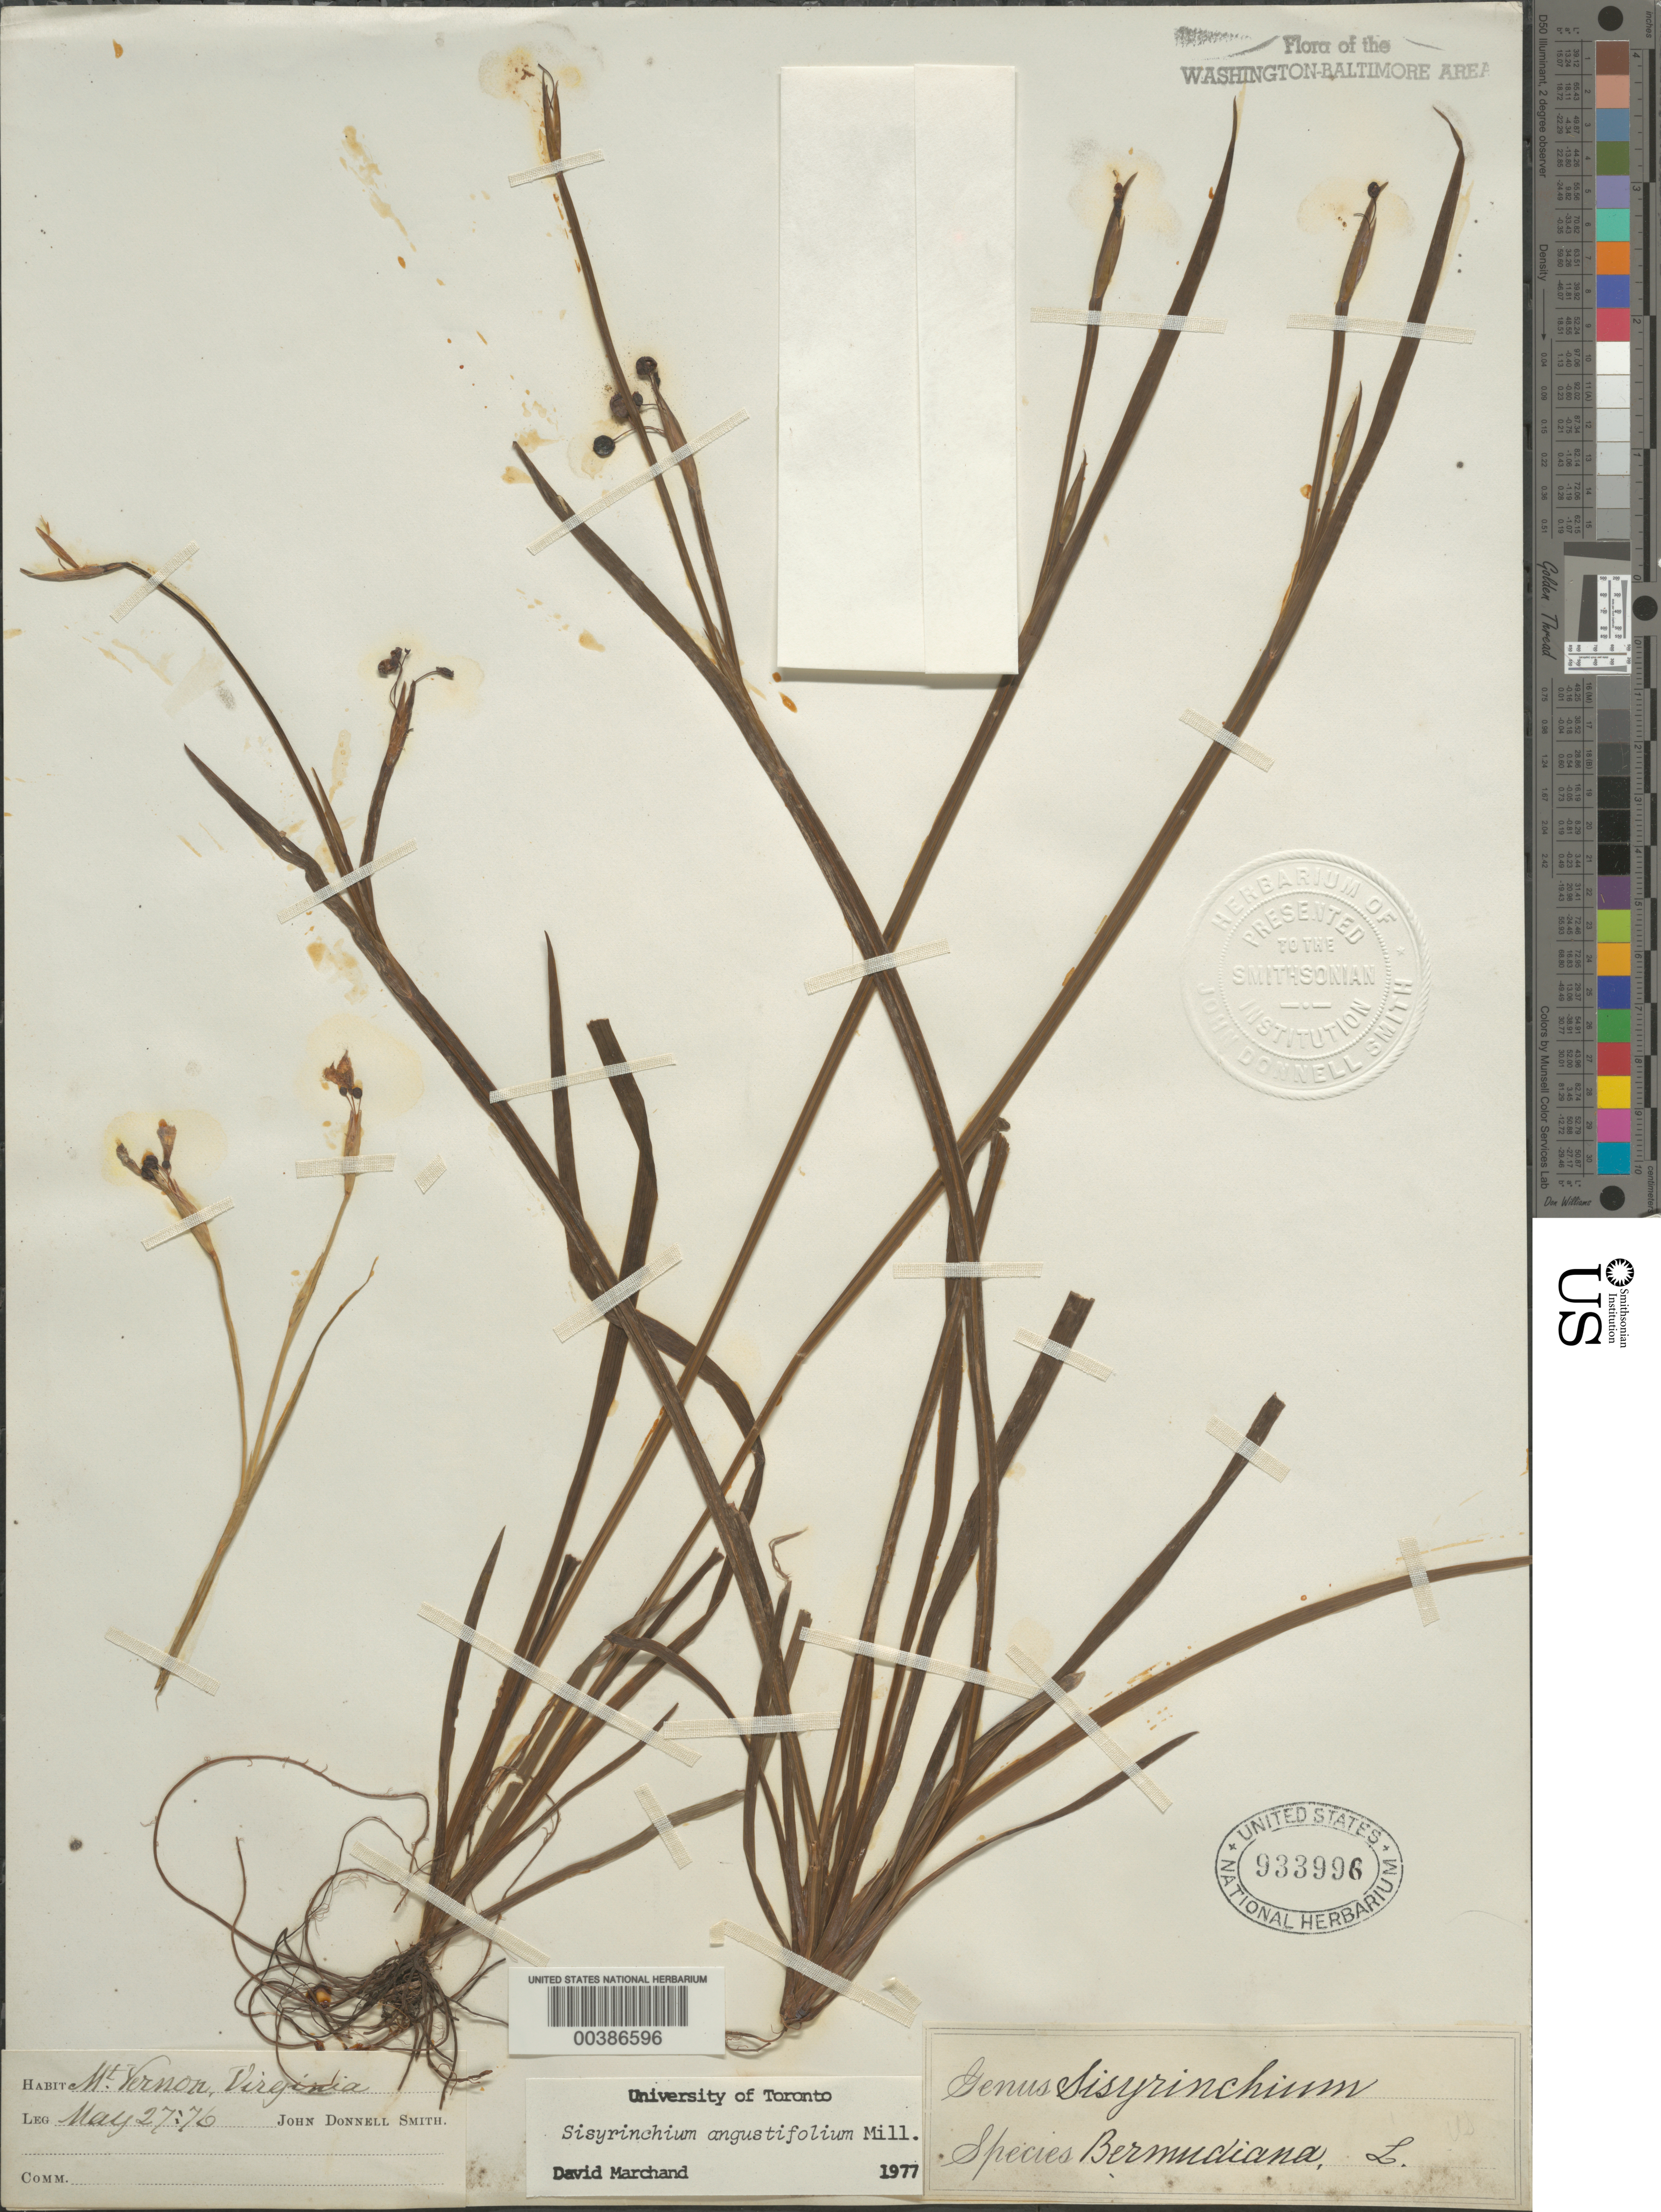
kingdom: Plantae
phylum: Tracheophyta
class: Liliopsida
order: Asparagales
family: Iridaceae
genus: Sisyrinchium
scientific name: Sisyrinchium angustifolium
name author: Mill.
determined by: Marchand, D.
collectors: J. Donnell Smith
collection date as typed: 27 May 1876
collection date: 1876-05-27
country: United States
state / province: Virginia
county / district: Fairfax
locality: Mount Vernon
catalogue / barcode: US 933996